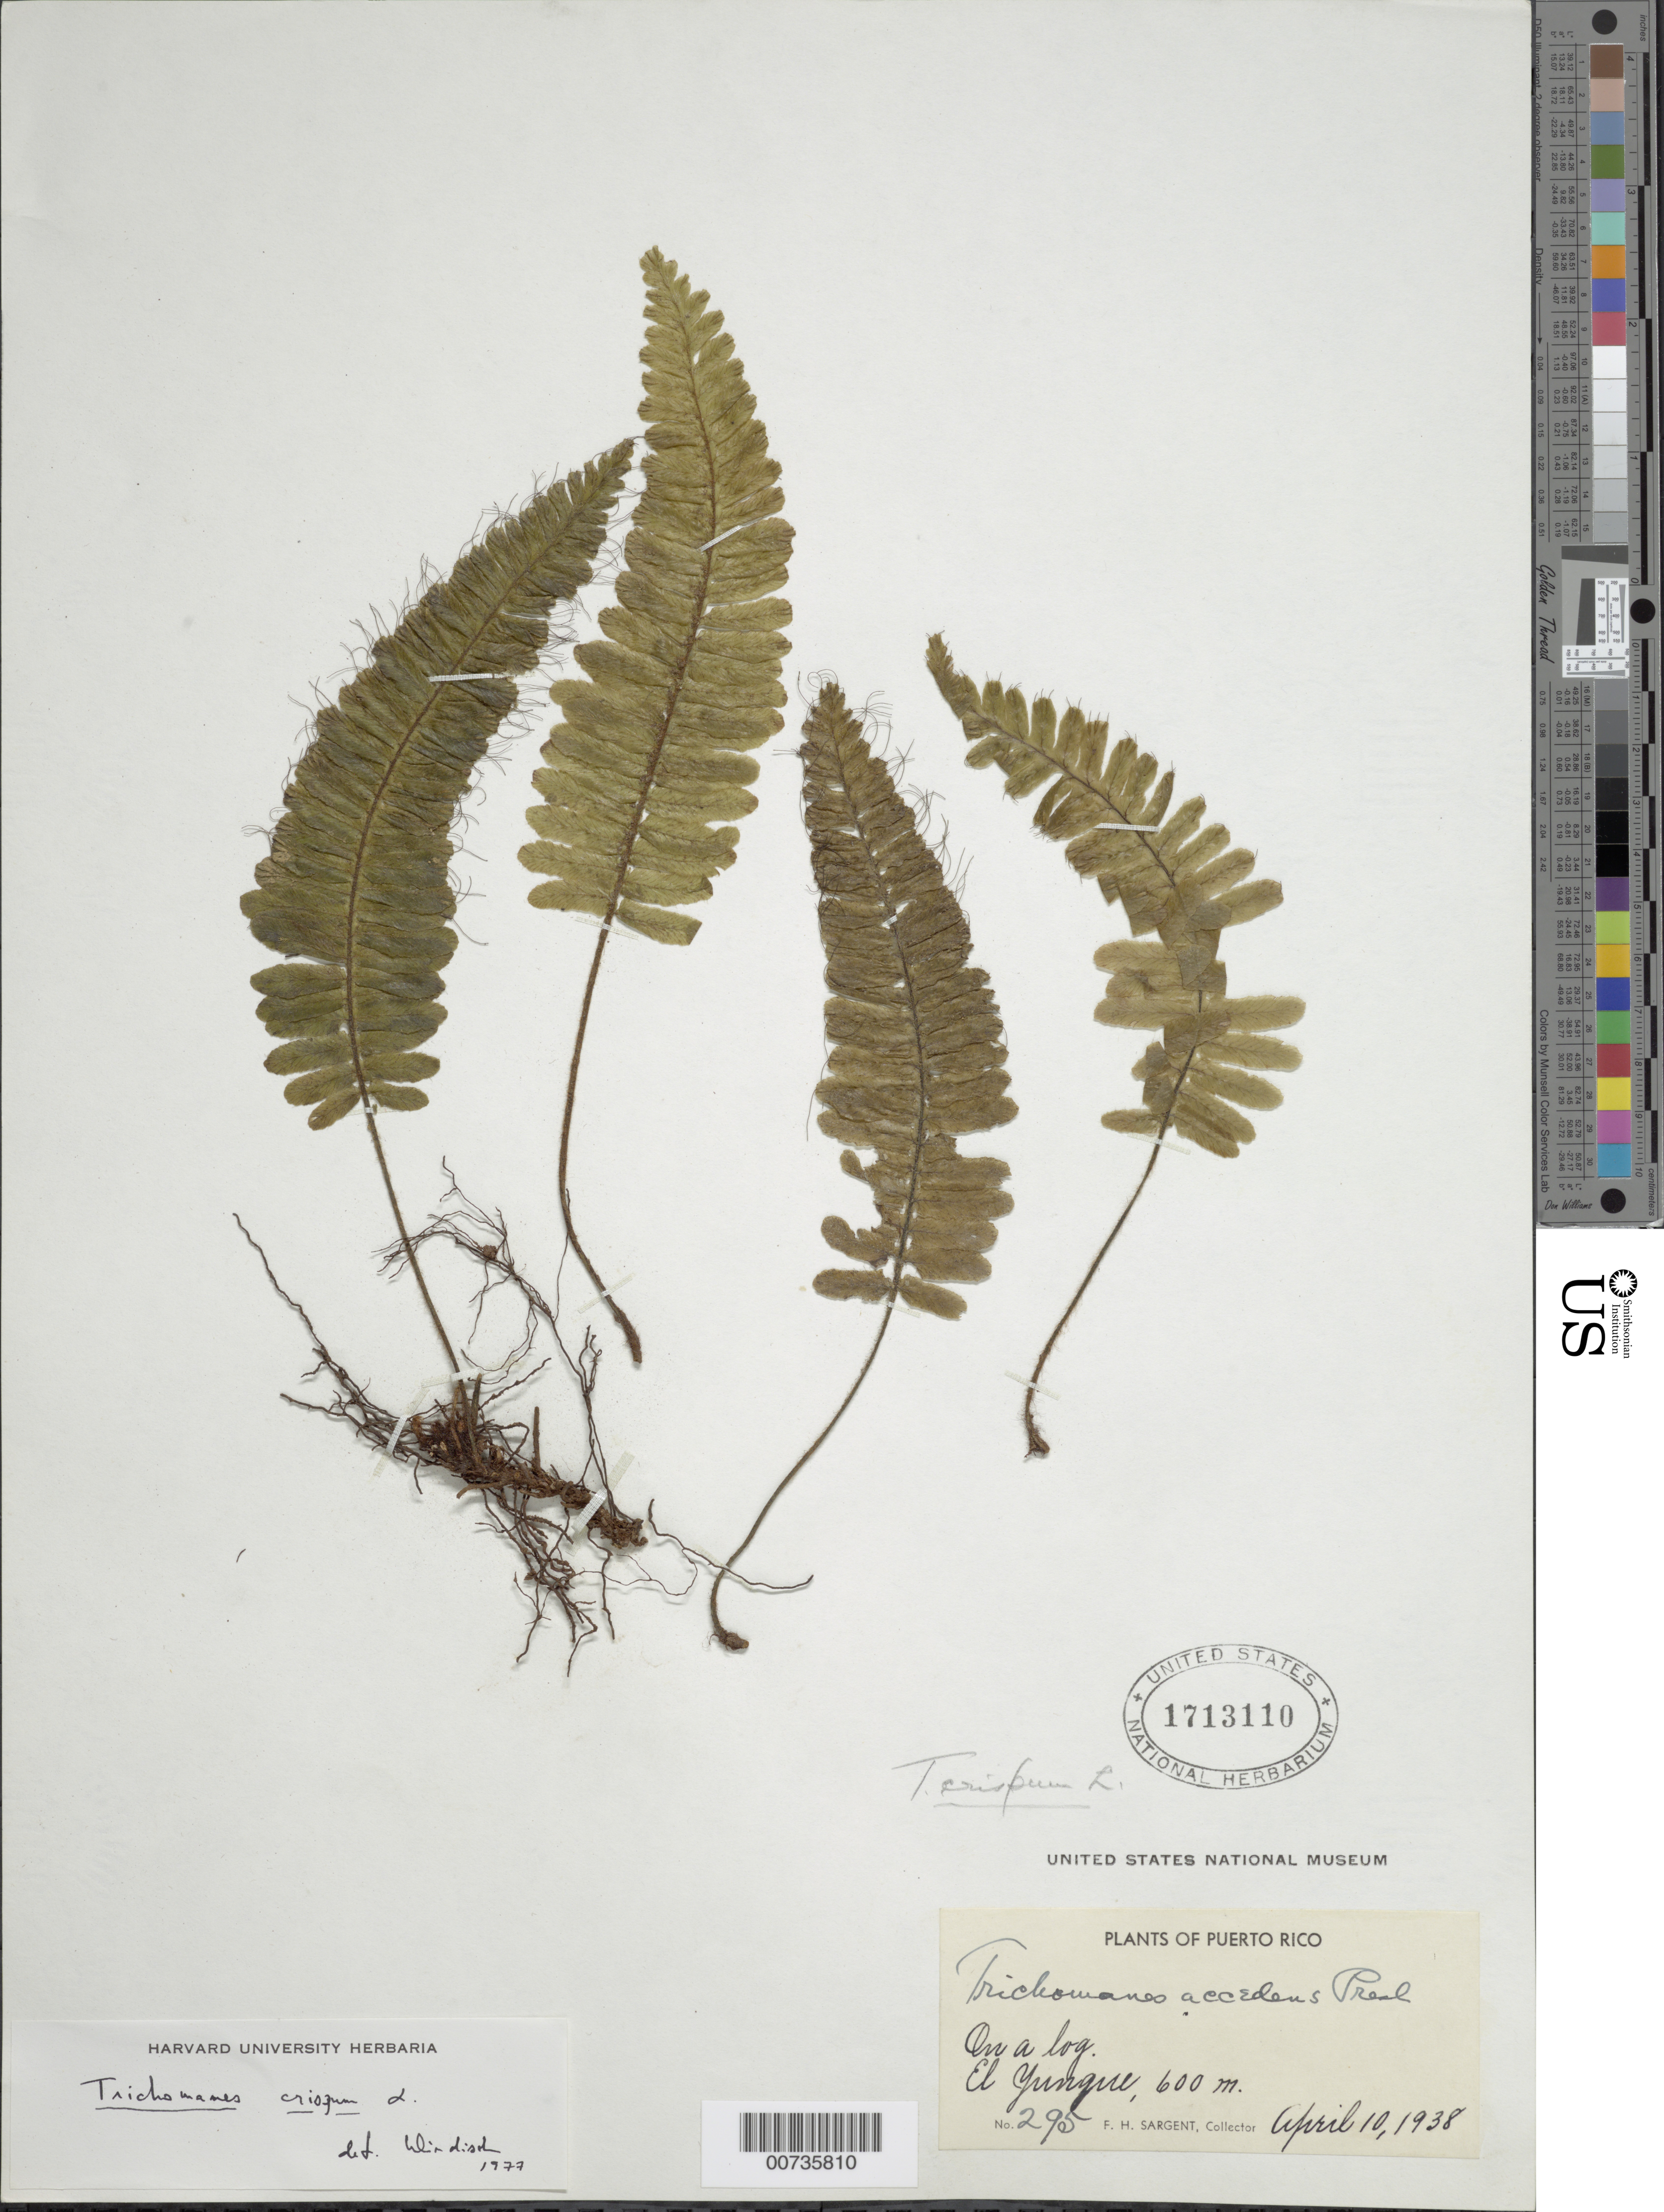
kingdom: Plantae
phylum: Tracheophyta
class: Polypodiopsida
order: Hymenophyllales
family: Hymenophyllaceae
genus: Trichomanes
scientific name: Trichomanes crispum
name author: L.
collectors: F. H. Sargent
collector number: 295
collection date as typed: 10 Apr 1938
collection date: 1938-04-10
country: Puerto Rico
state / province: Río Grande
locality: El Yunque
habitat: On a log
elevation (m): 600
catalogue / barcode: US 1713110